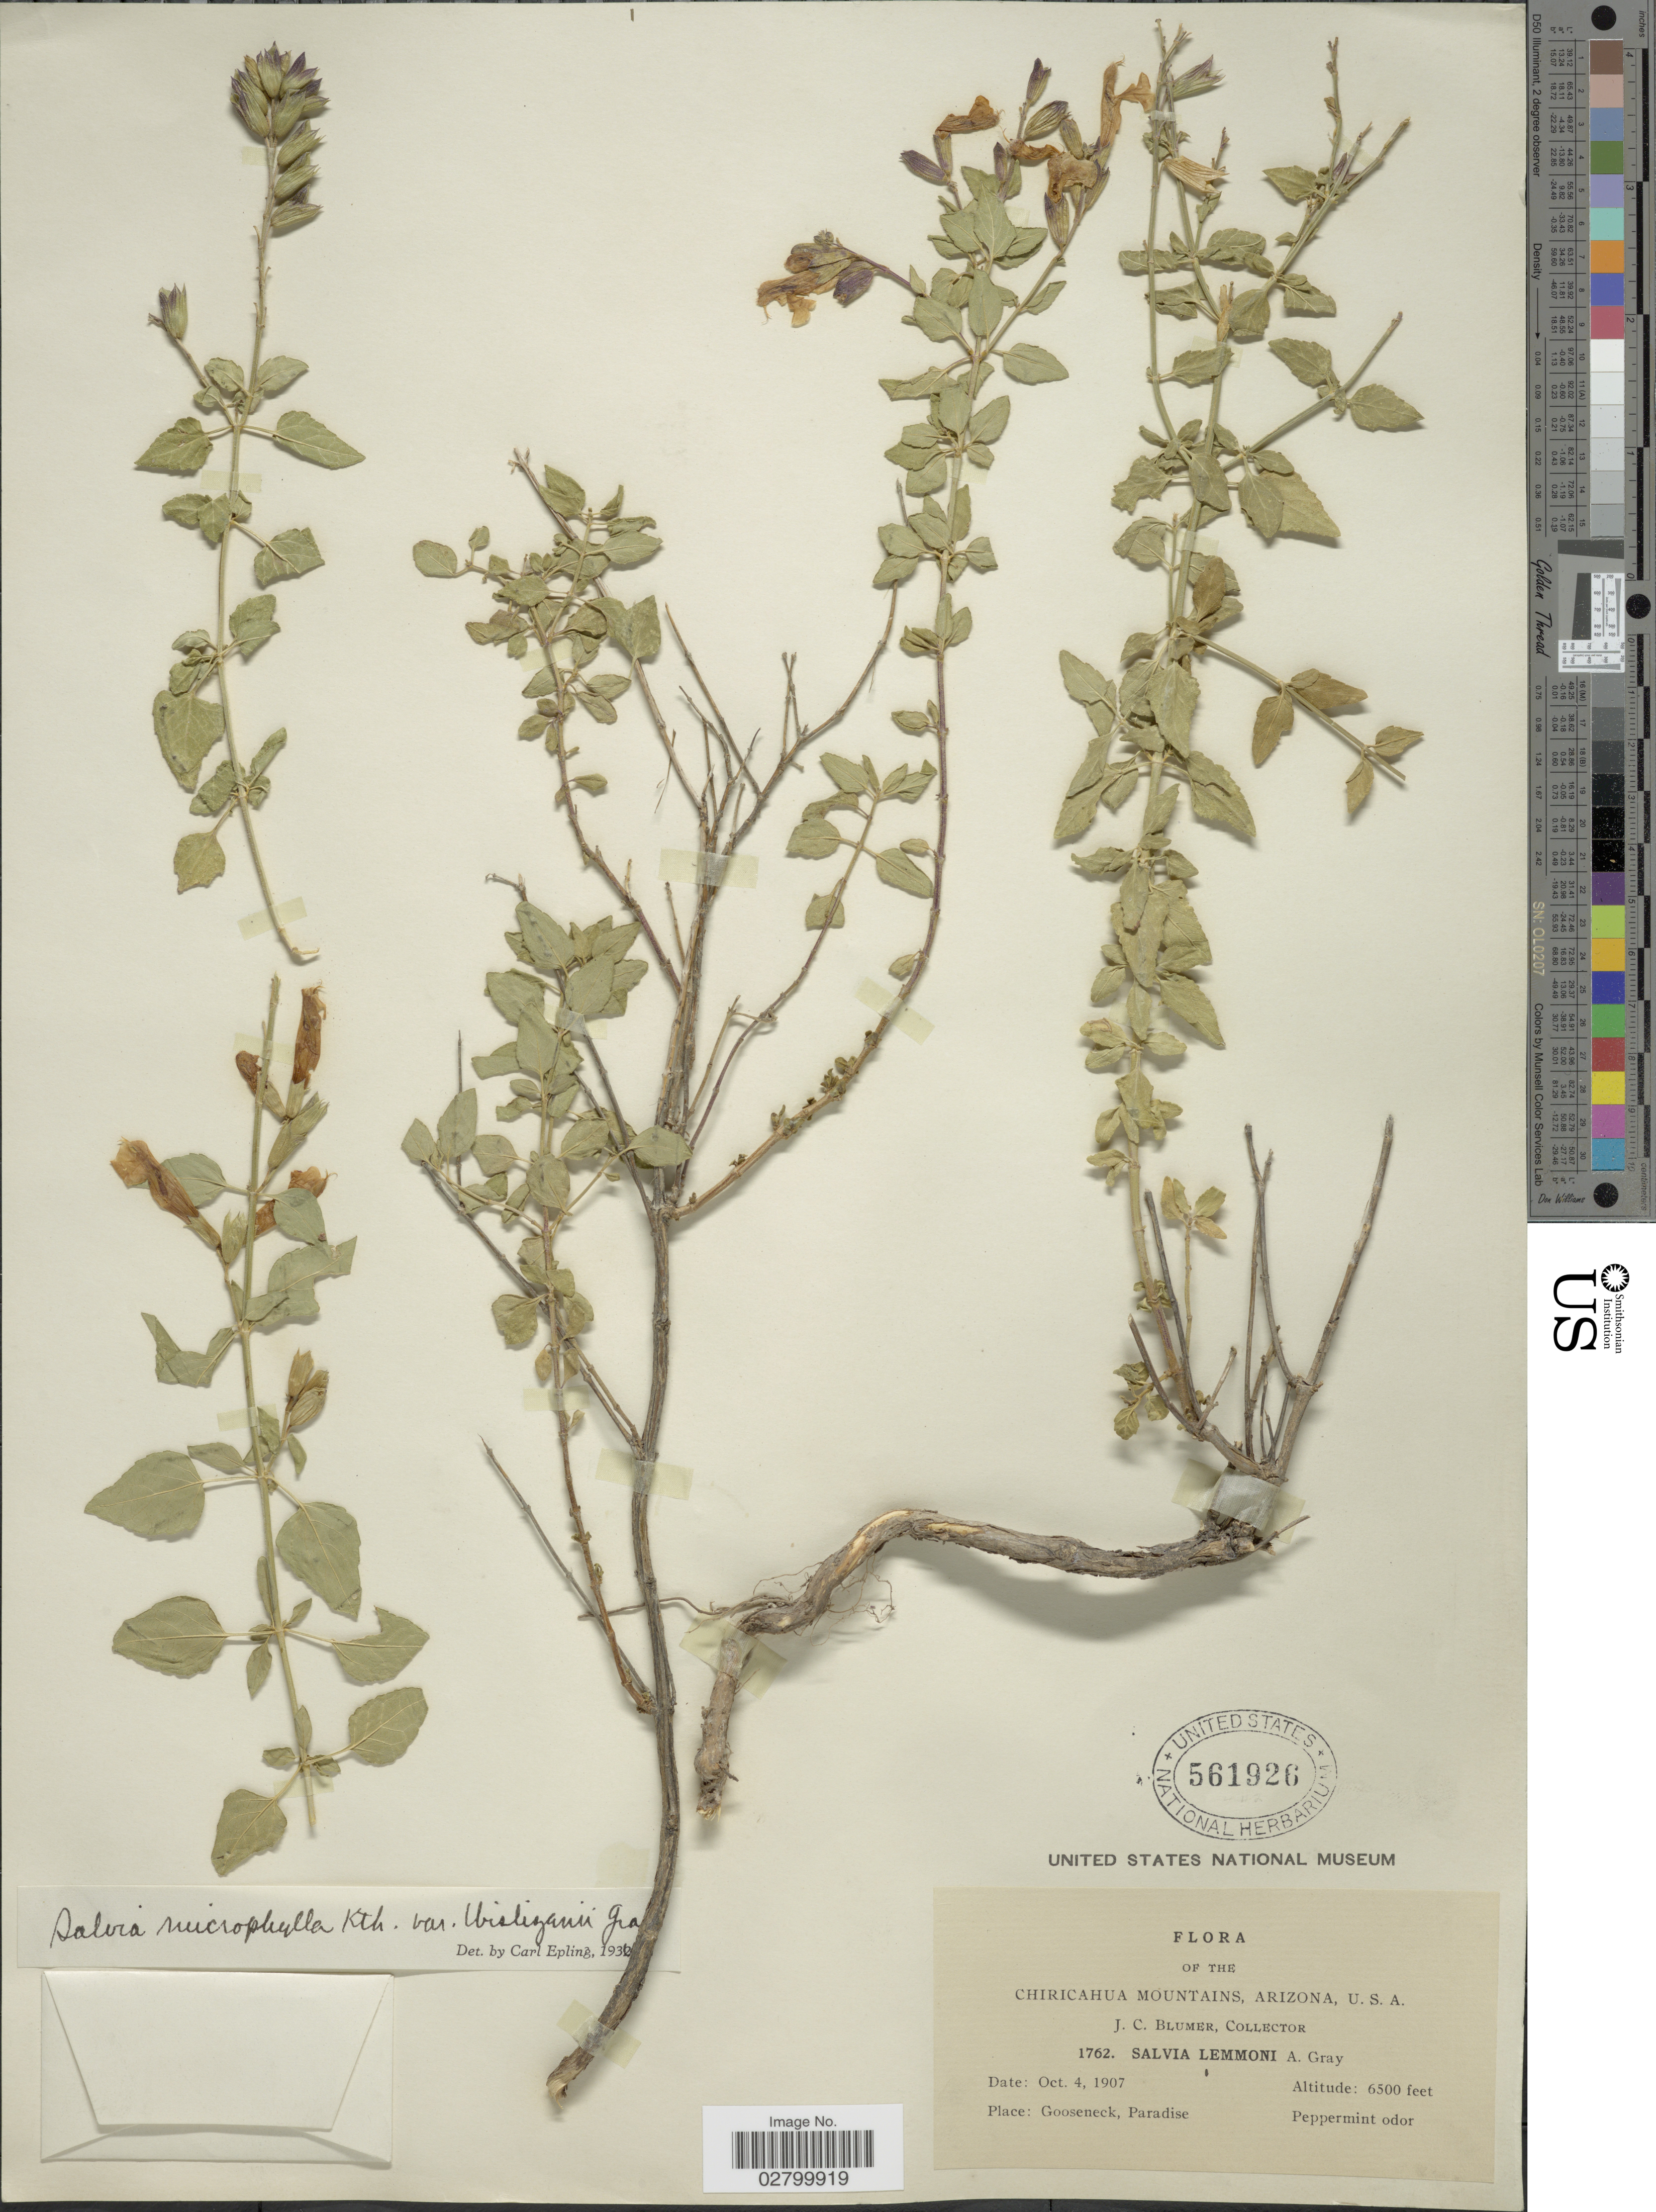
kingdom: Plantae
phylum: Tracheophyta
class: Magnoliopsida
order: Lamiales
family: Lamiaceae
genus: Salvia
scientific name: Salvia microphylla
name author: Kunth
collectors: J. C. Blumer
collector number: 1762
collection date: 1907-10-04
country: United States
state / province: Arizona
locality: Chiricahua Mountains. Gooseneck, Paradise.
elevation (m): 1981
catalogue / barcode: US 561926